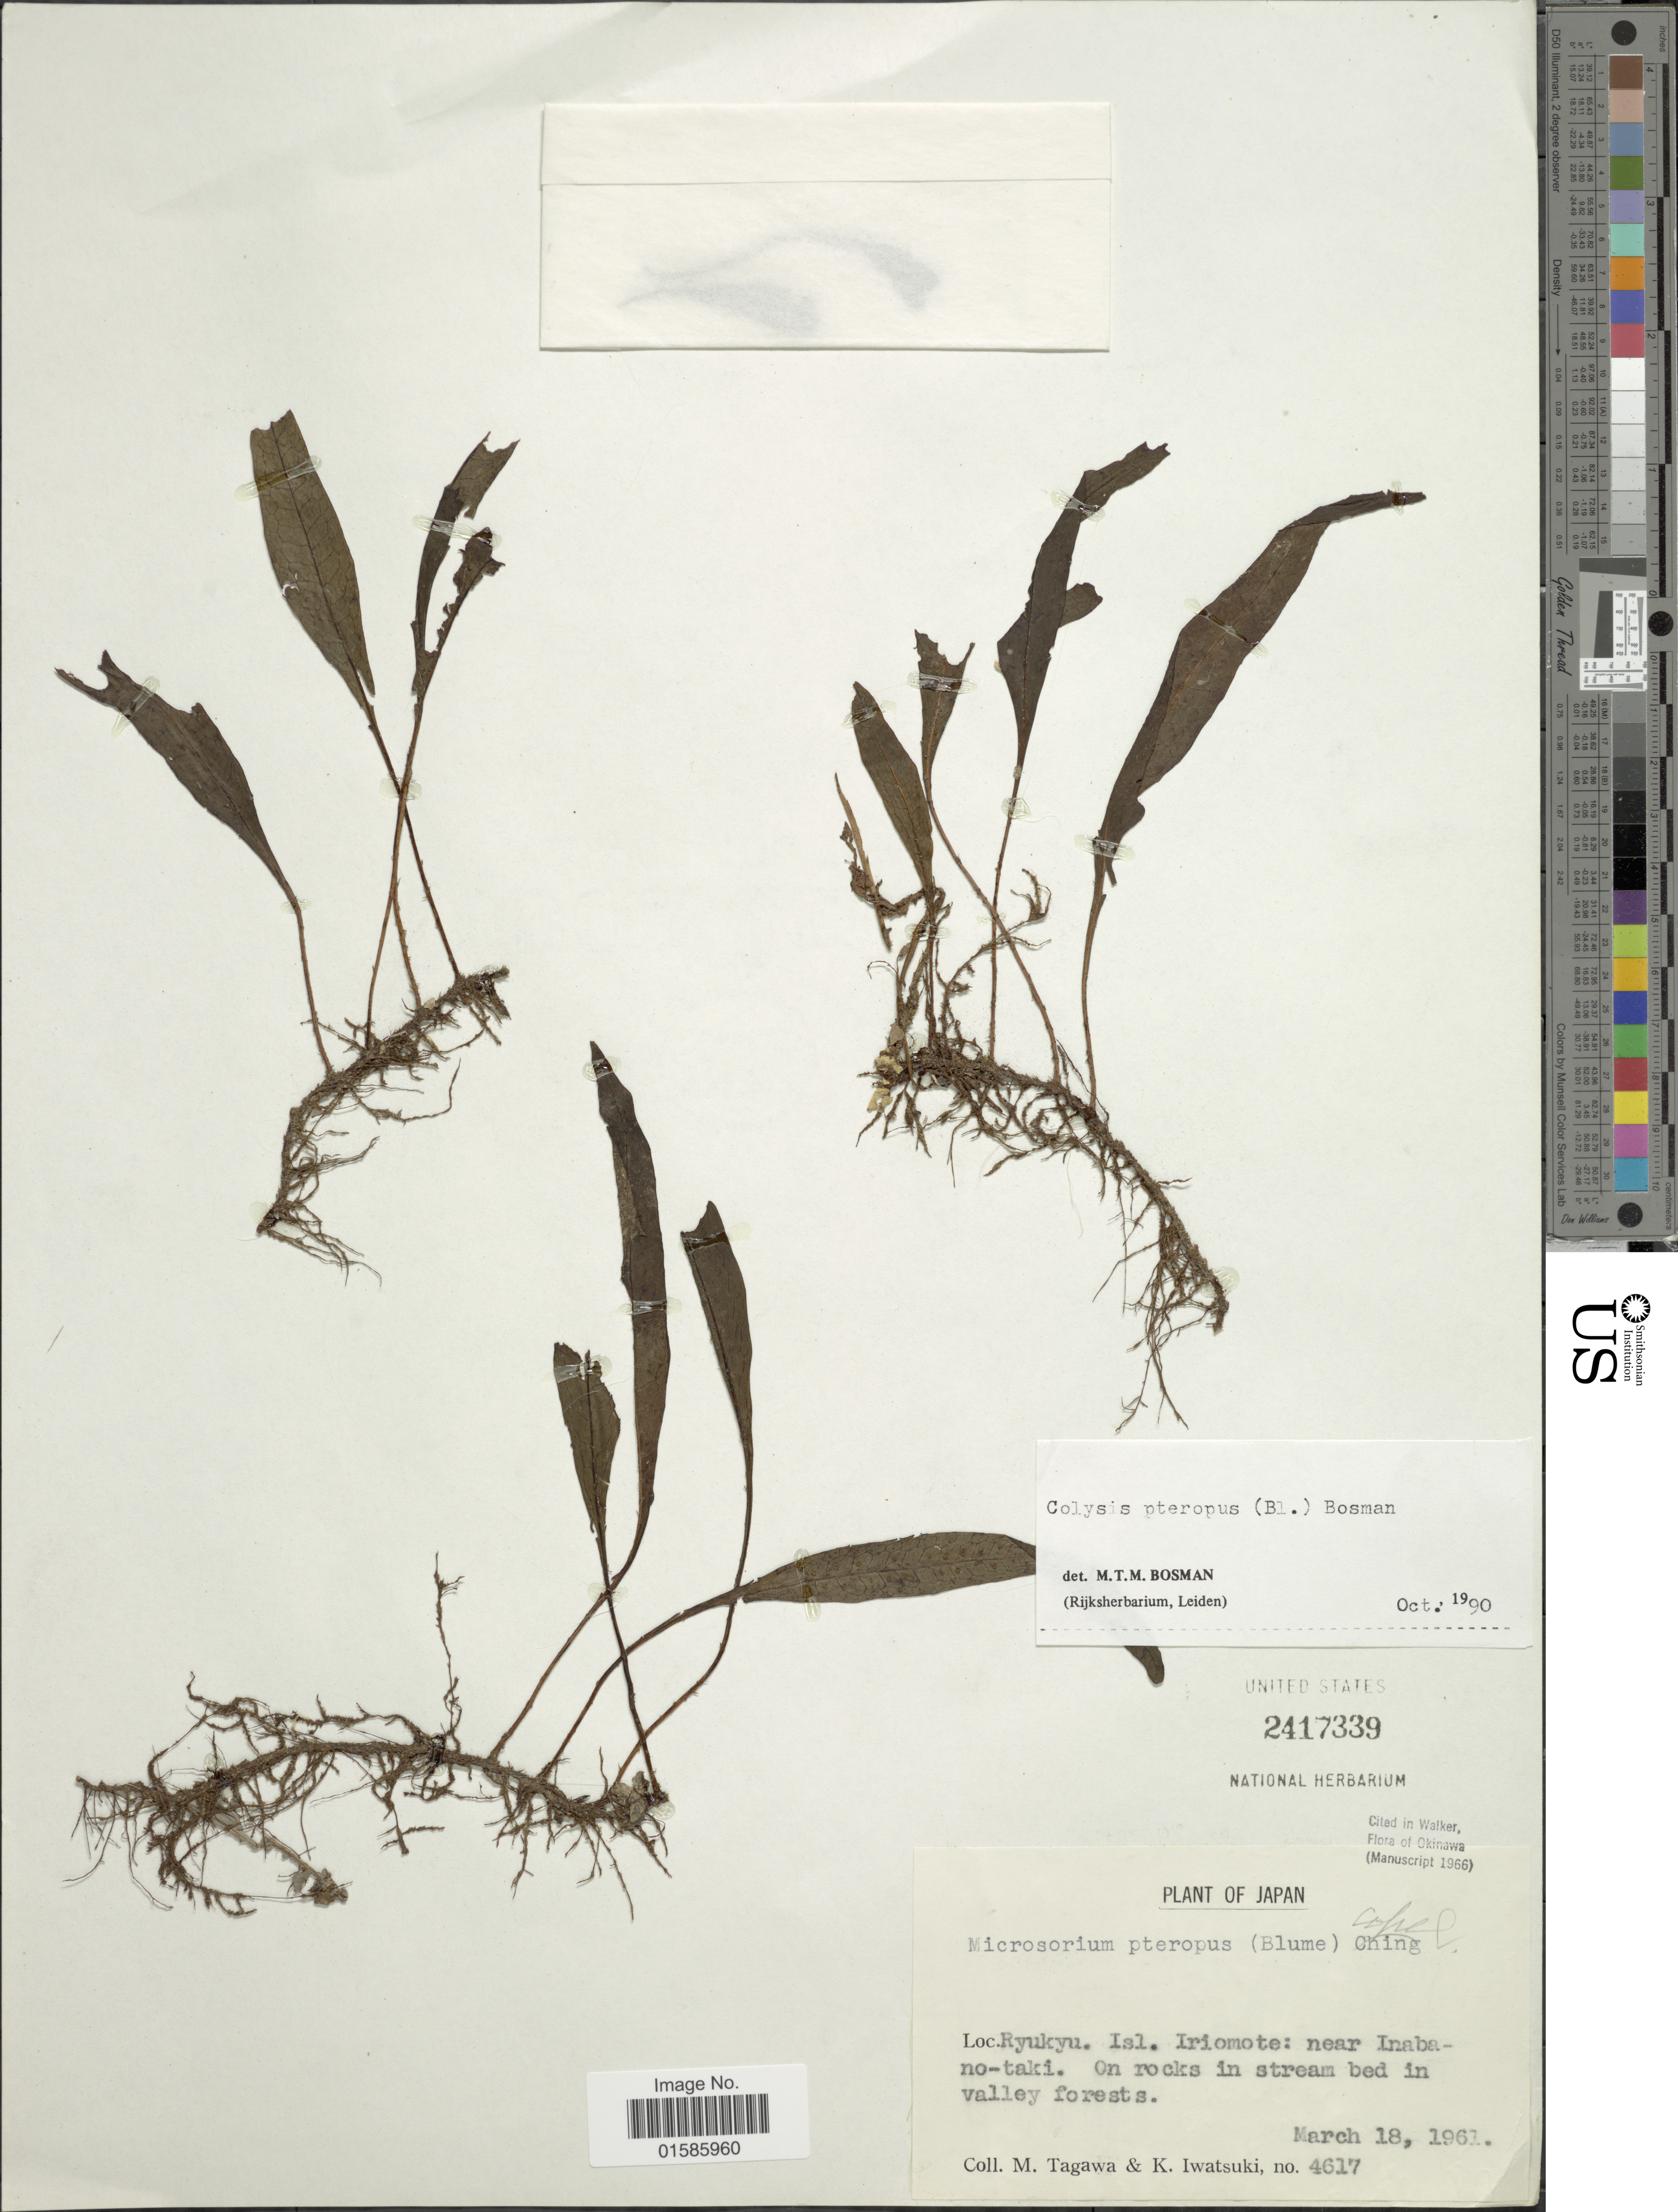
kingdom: Plantae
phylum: Tracheophyta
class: Polypodiopsida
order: Polypodiales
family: Polypodiaceae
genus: Microsorum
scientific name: Microsorum pteropus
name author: (Blume) Copel.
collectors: M. Tagawa & K. Iwatsuki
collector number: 4617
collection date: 1961-03-18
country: Japan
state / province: Okinawa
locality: Ryukyu Isl Iriomote: near Inabano-taki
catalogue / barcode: US 2417339